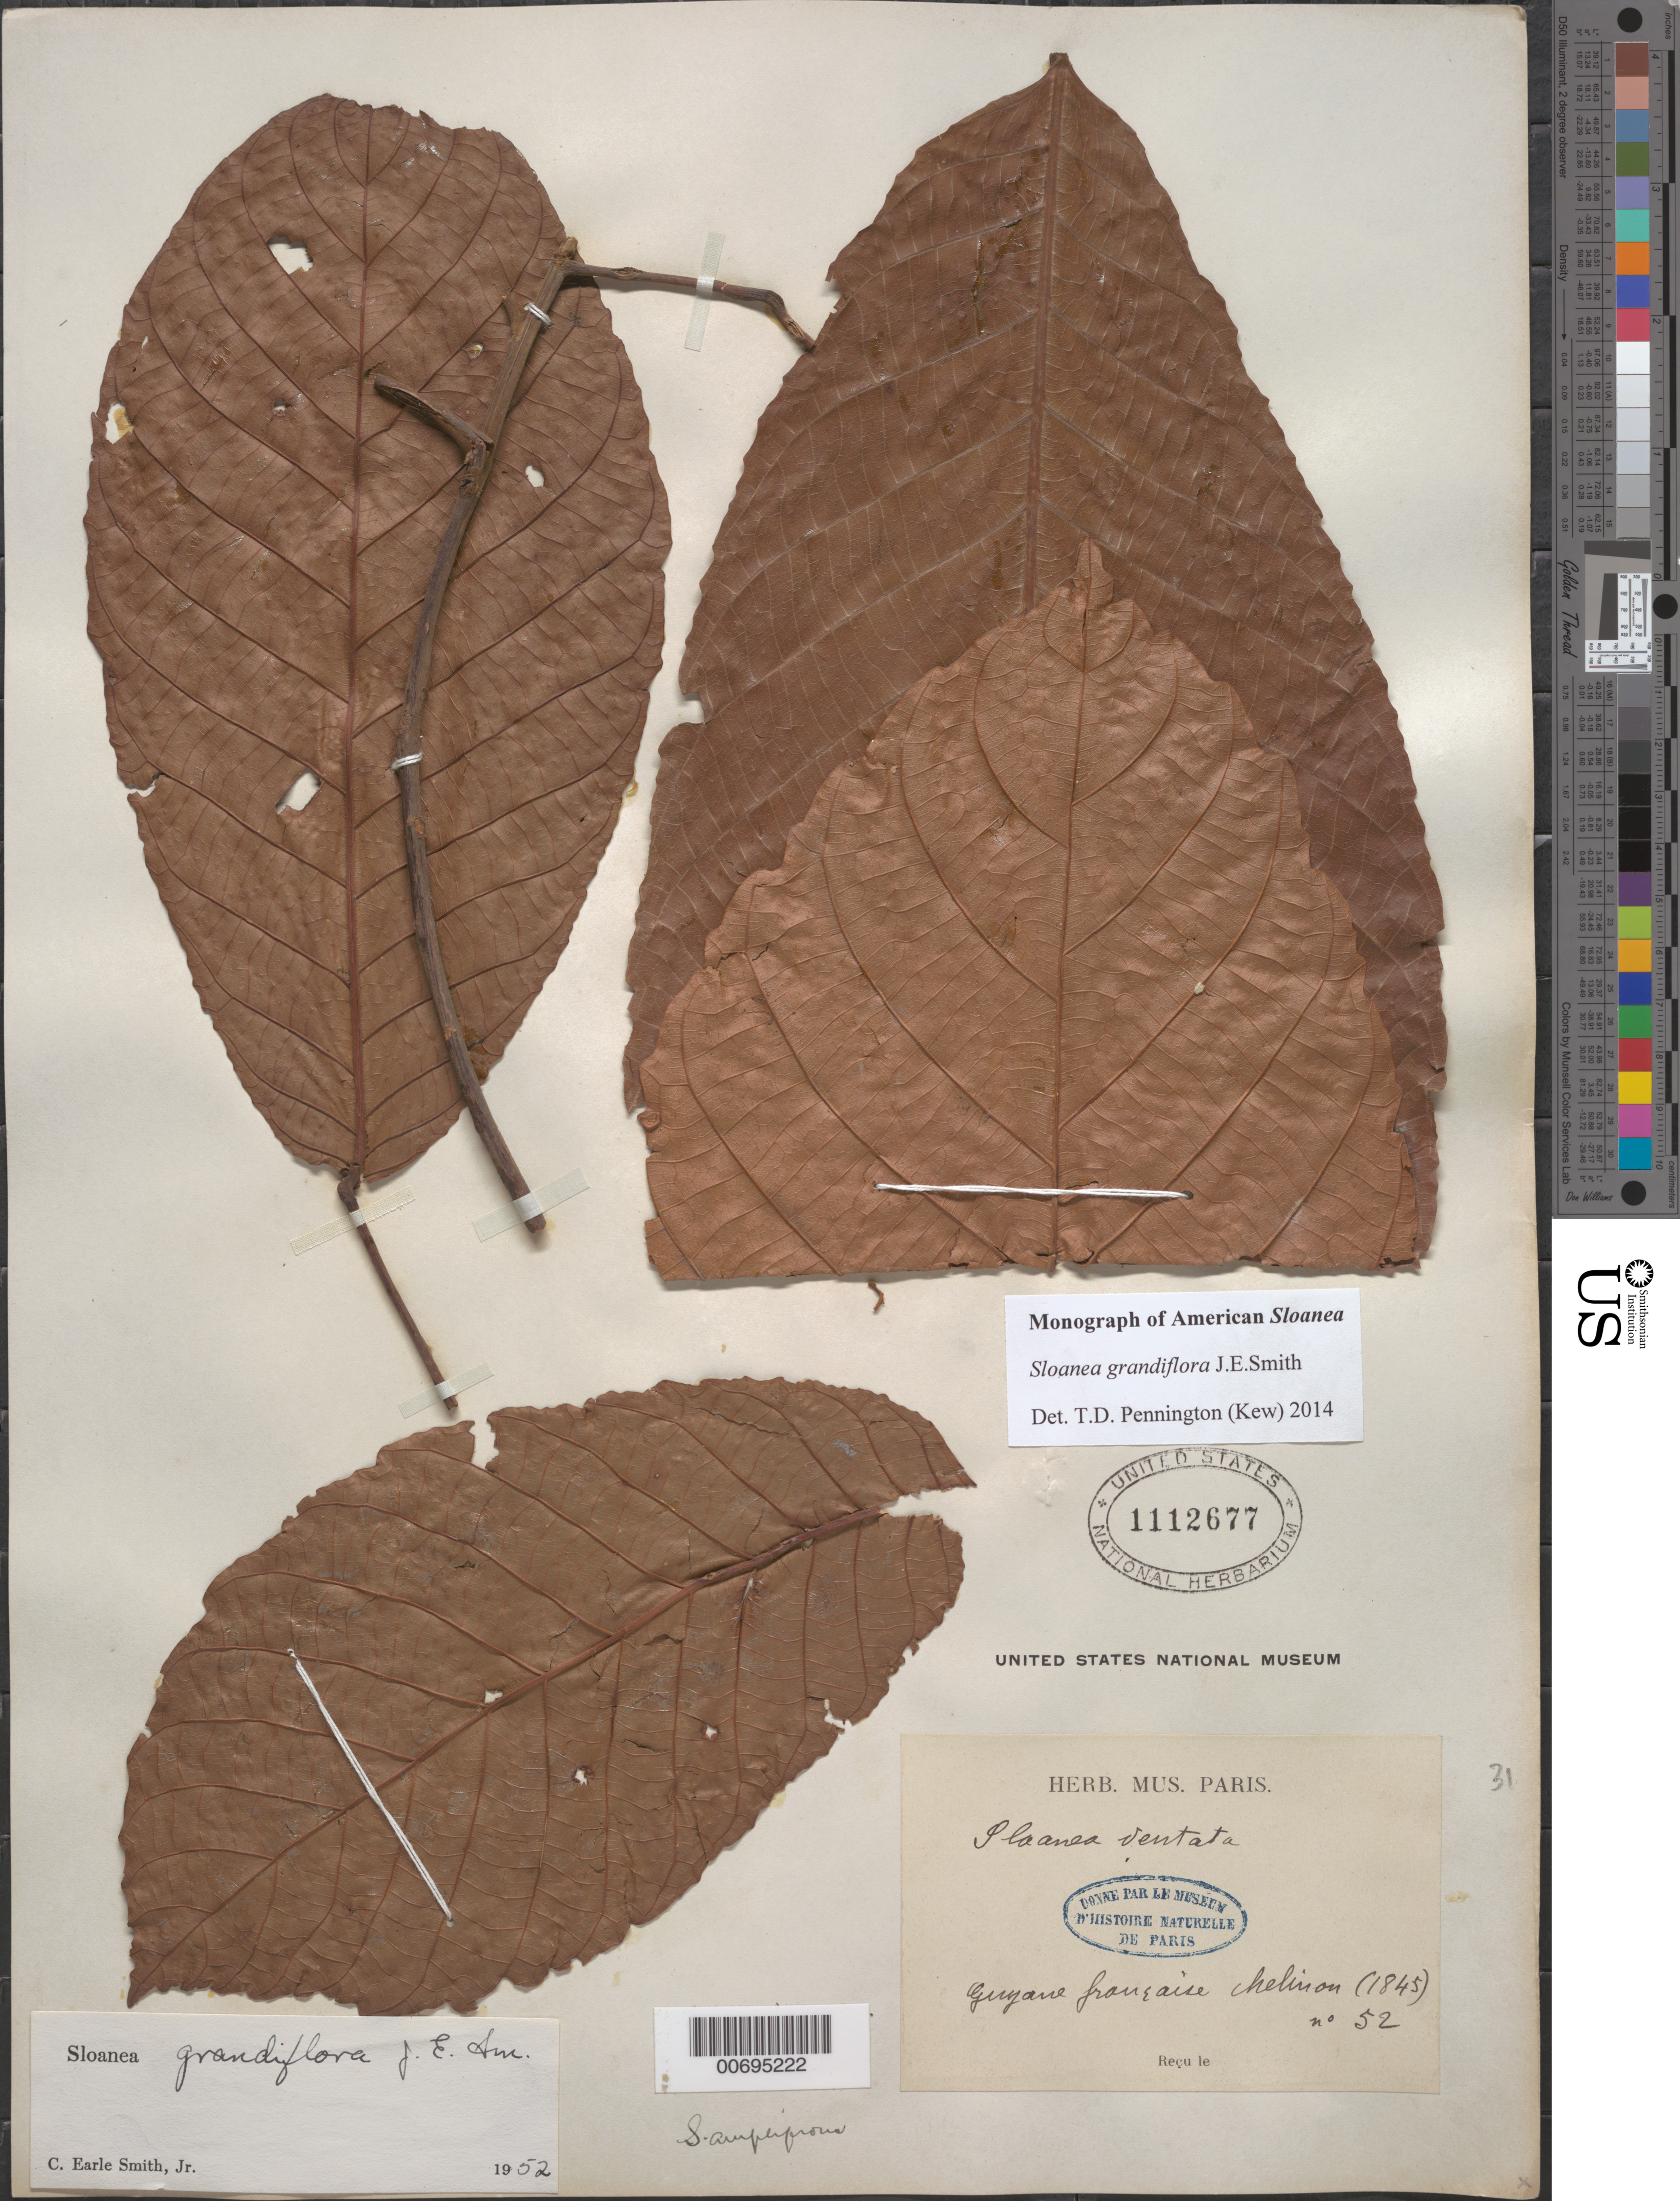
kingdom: Plantae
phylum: Tracheophyta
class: Magnoliopsida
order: Oxalidales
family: Elaeocarpaceae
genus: Sloanea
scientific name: Sloanea grandiflora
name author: Sm.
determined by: Pennington, T. D., (K)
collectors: E. Mélinon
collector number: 52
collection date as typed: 1845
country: French Guiana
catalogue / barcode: US 1112677